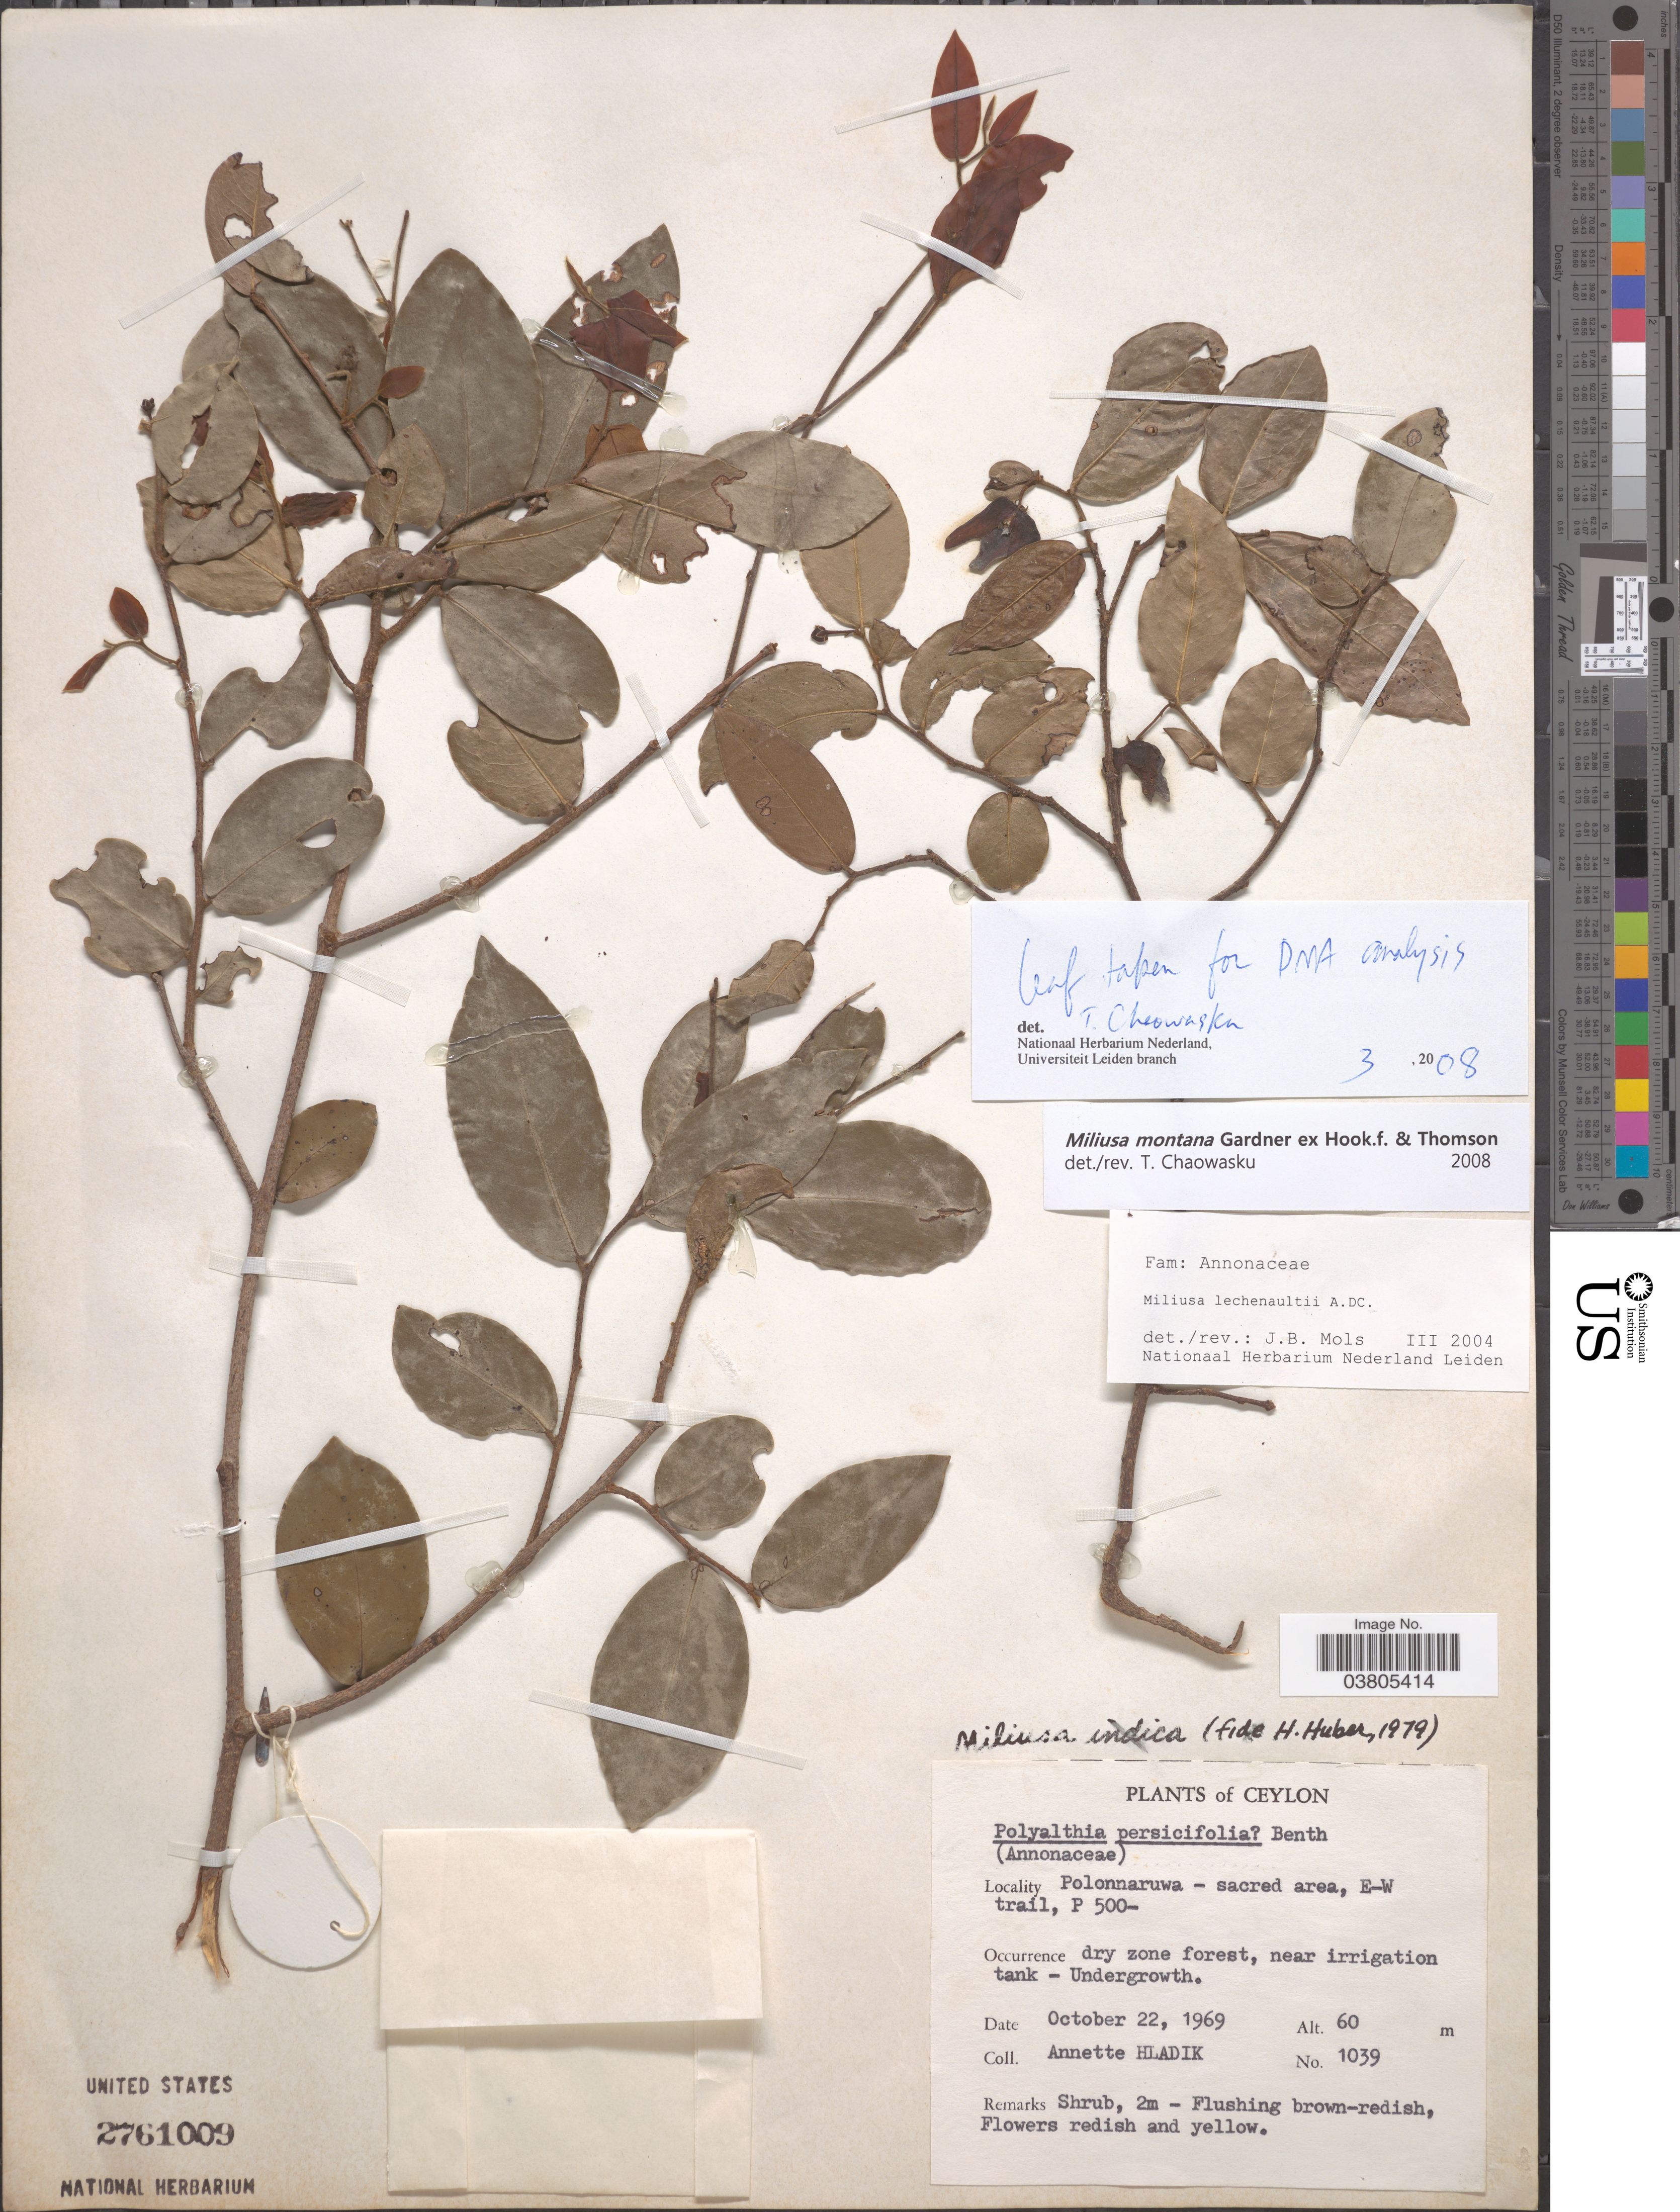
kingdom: Plantae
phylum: Tracheophyta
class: Magnoliopsida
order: Magnoliales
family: Annonaceae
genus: Miliusa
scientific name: Miliusa montana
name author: Gardner ex Hook. f. & Thomson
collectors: A. Hladik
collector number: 1039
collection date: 1969-10-22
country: Sri Lanka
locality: Ceylon. Polonnaruwa - sacred area, E-W trail, P500- dry zone forest, near irrigation tank.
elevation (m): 60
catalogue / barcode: US 2761009